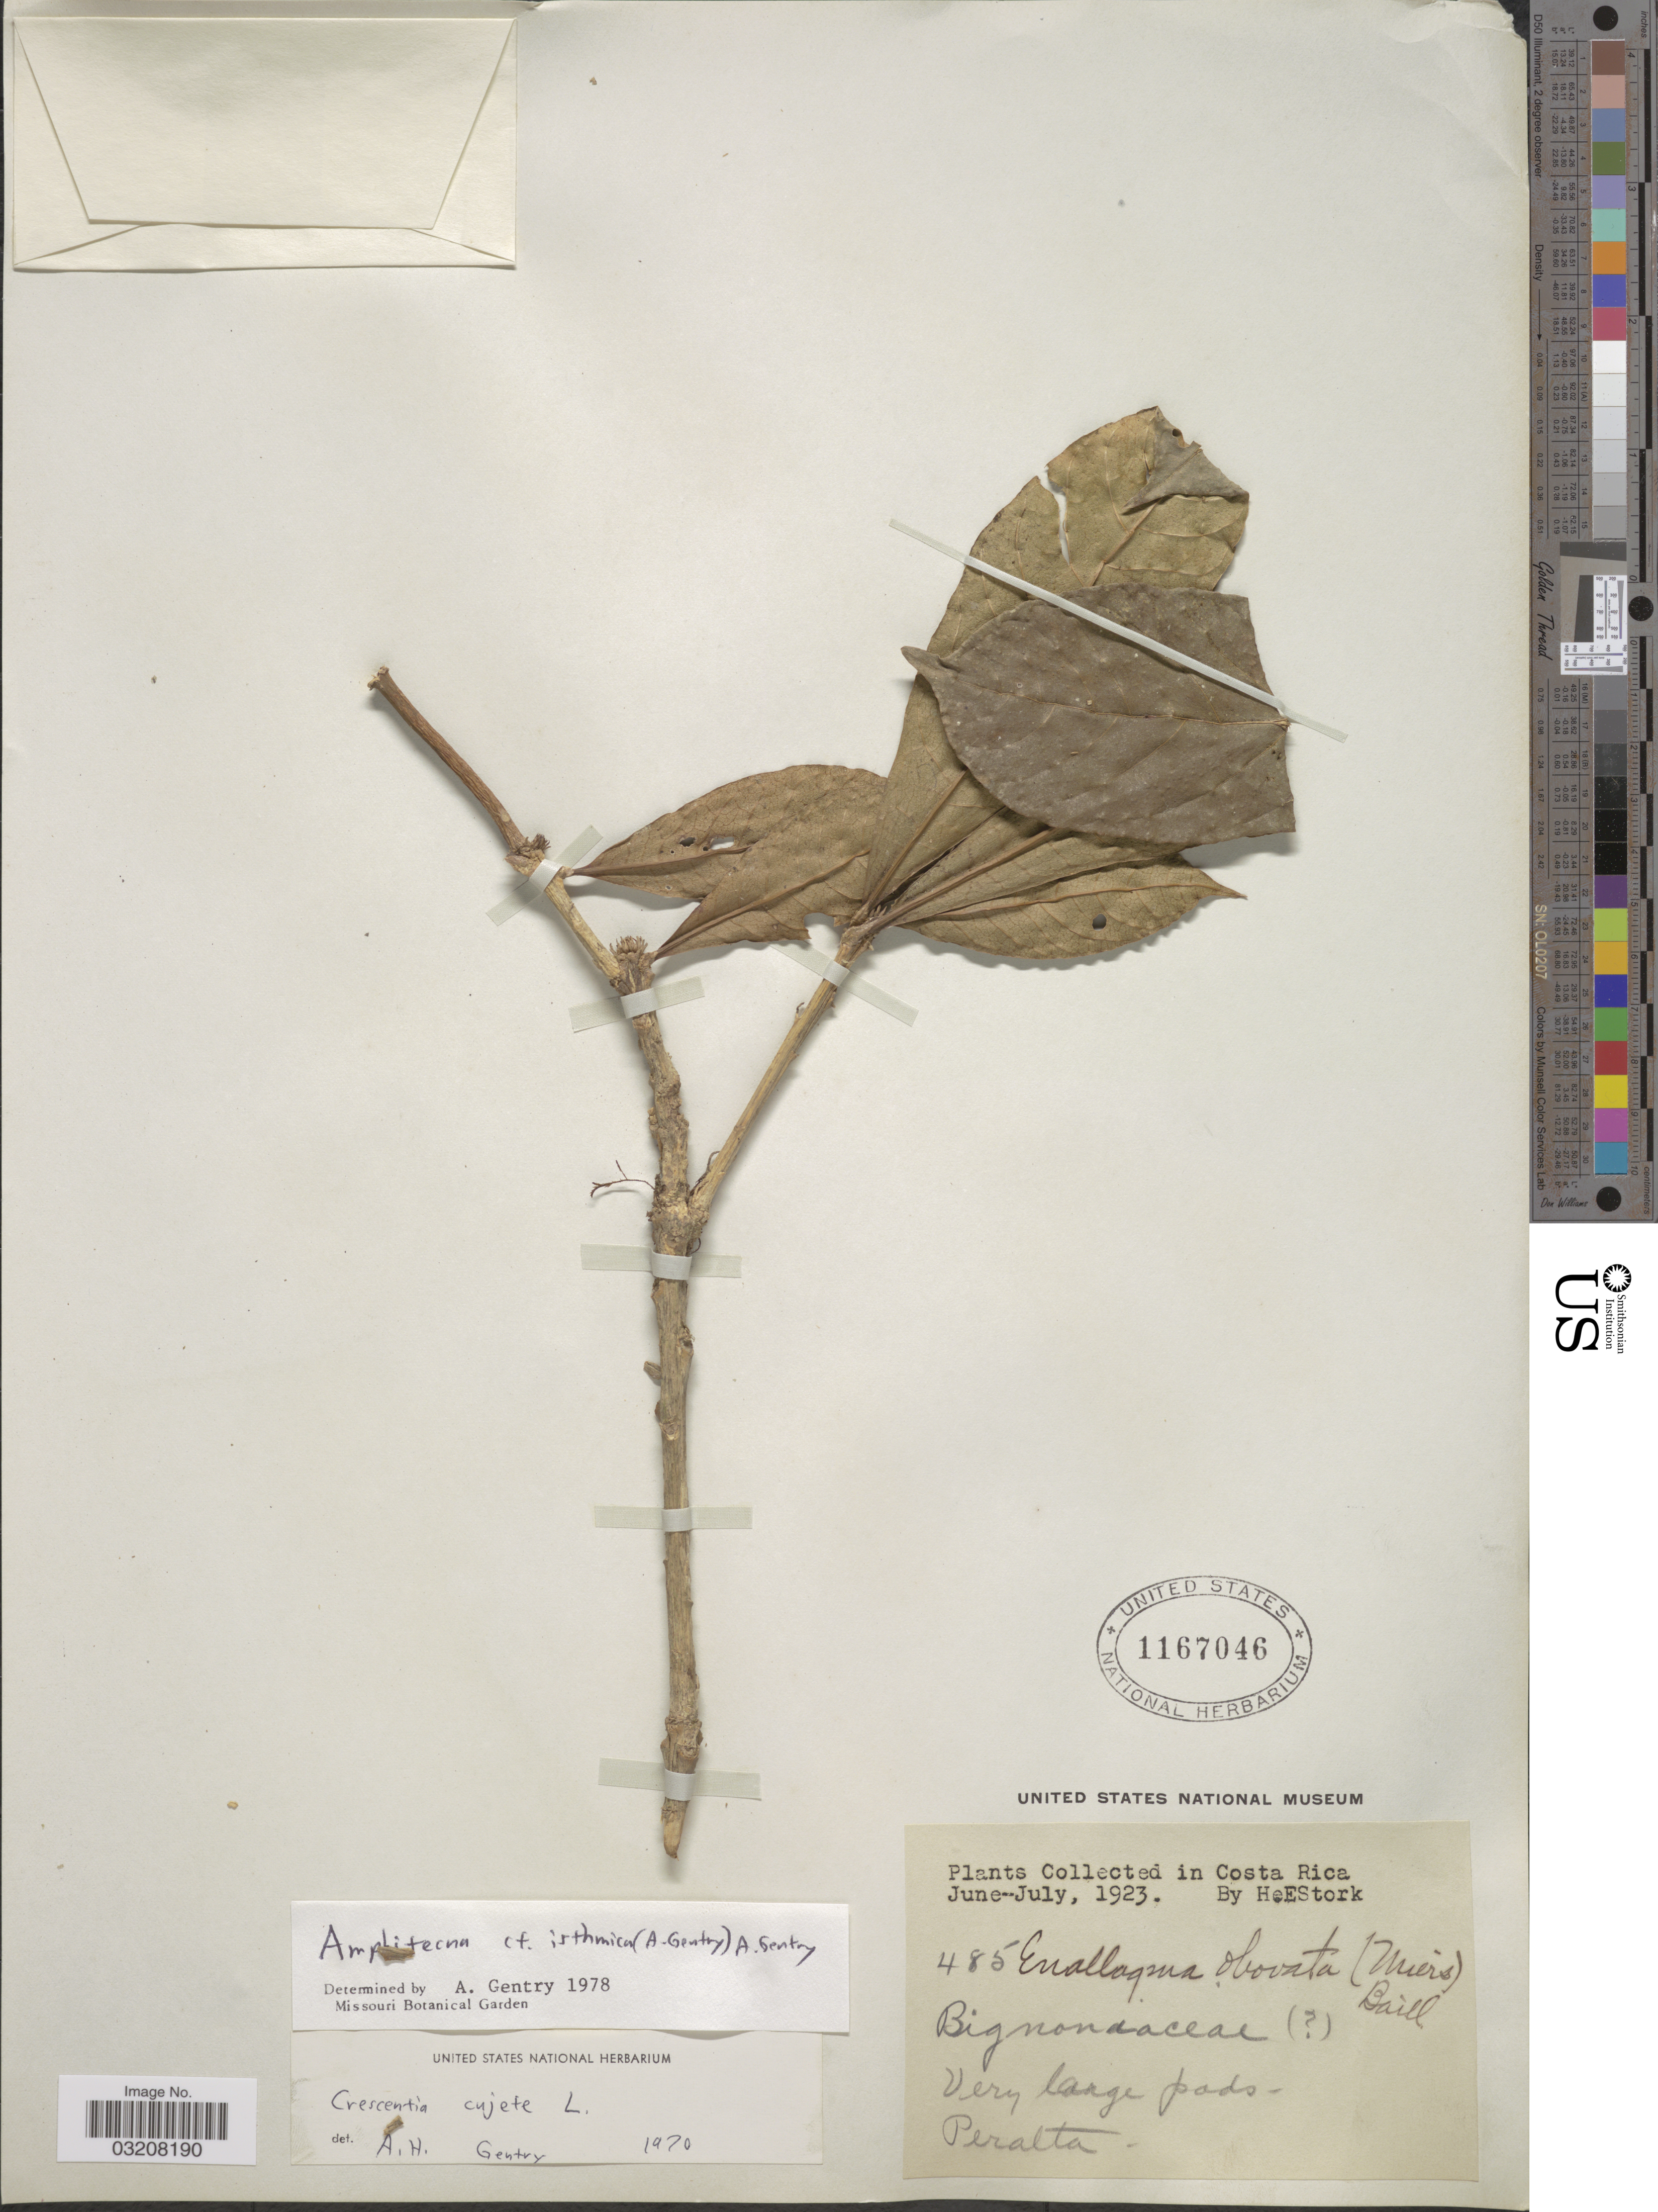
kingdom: Plantae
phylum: Tracheophyta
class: Magnoliopsida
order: Lamiales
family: Bignoniaceae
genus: Amphitecna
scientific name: Amphitecna isthmica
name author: (A.H. Gentry) A.H. Gentry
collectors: H. E. Stork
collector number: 485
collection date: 1923-06/1923-07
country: Costa Rica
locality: Peralta.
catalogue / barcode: US 1167046